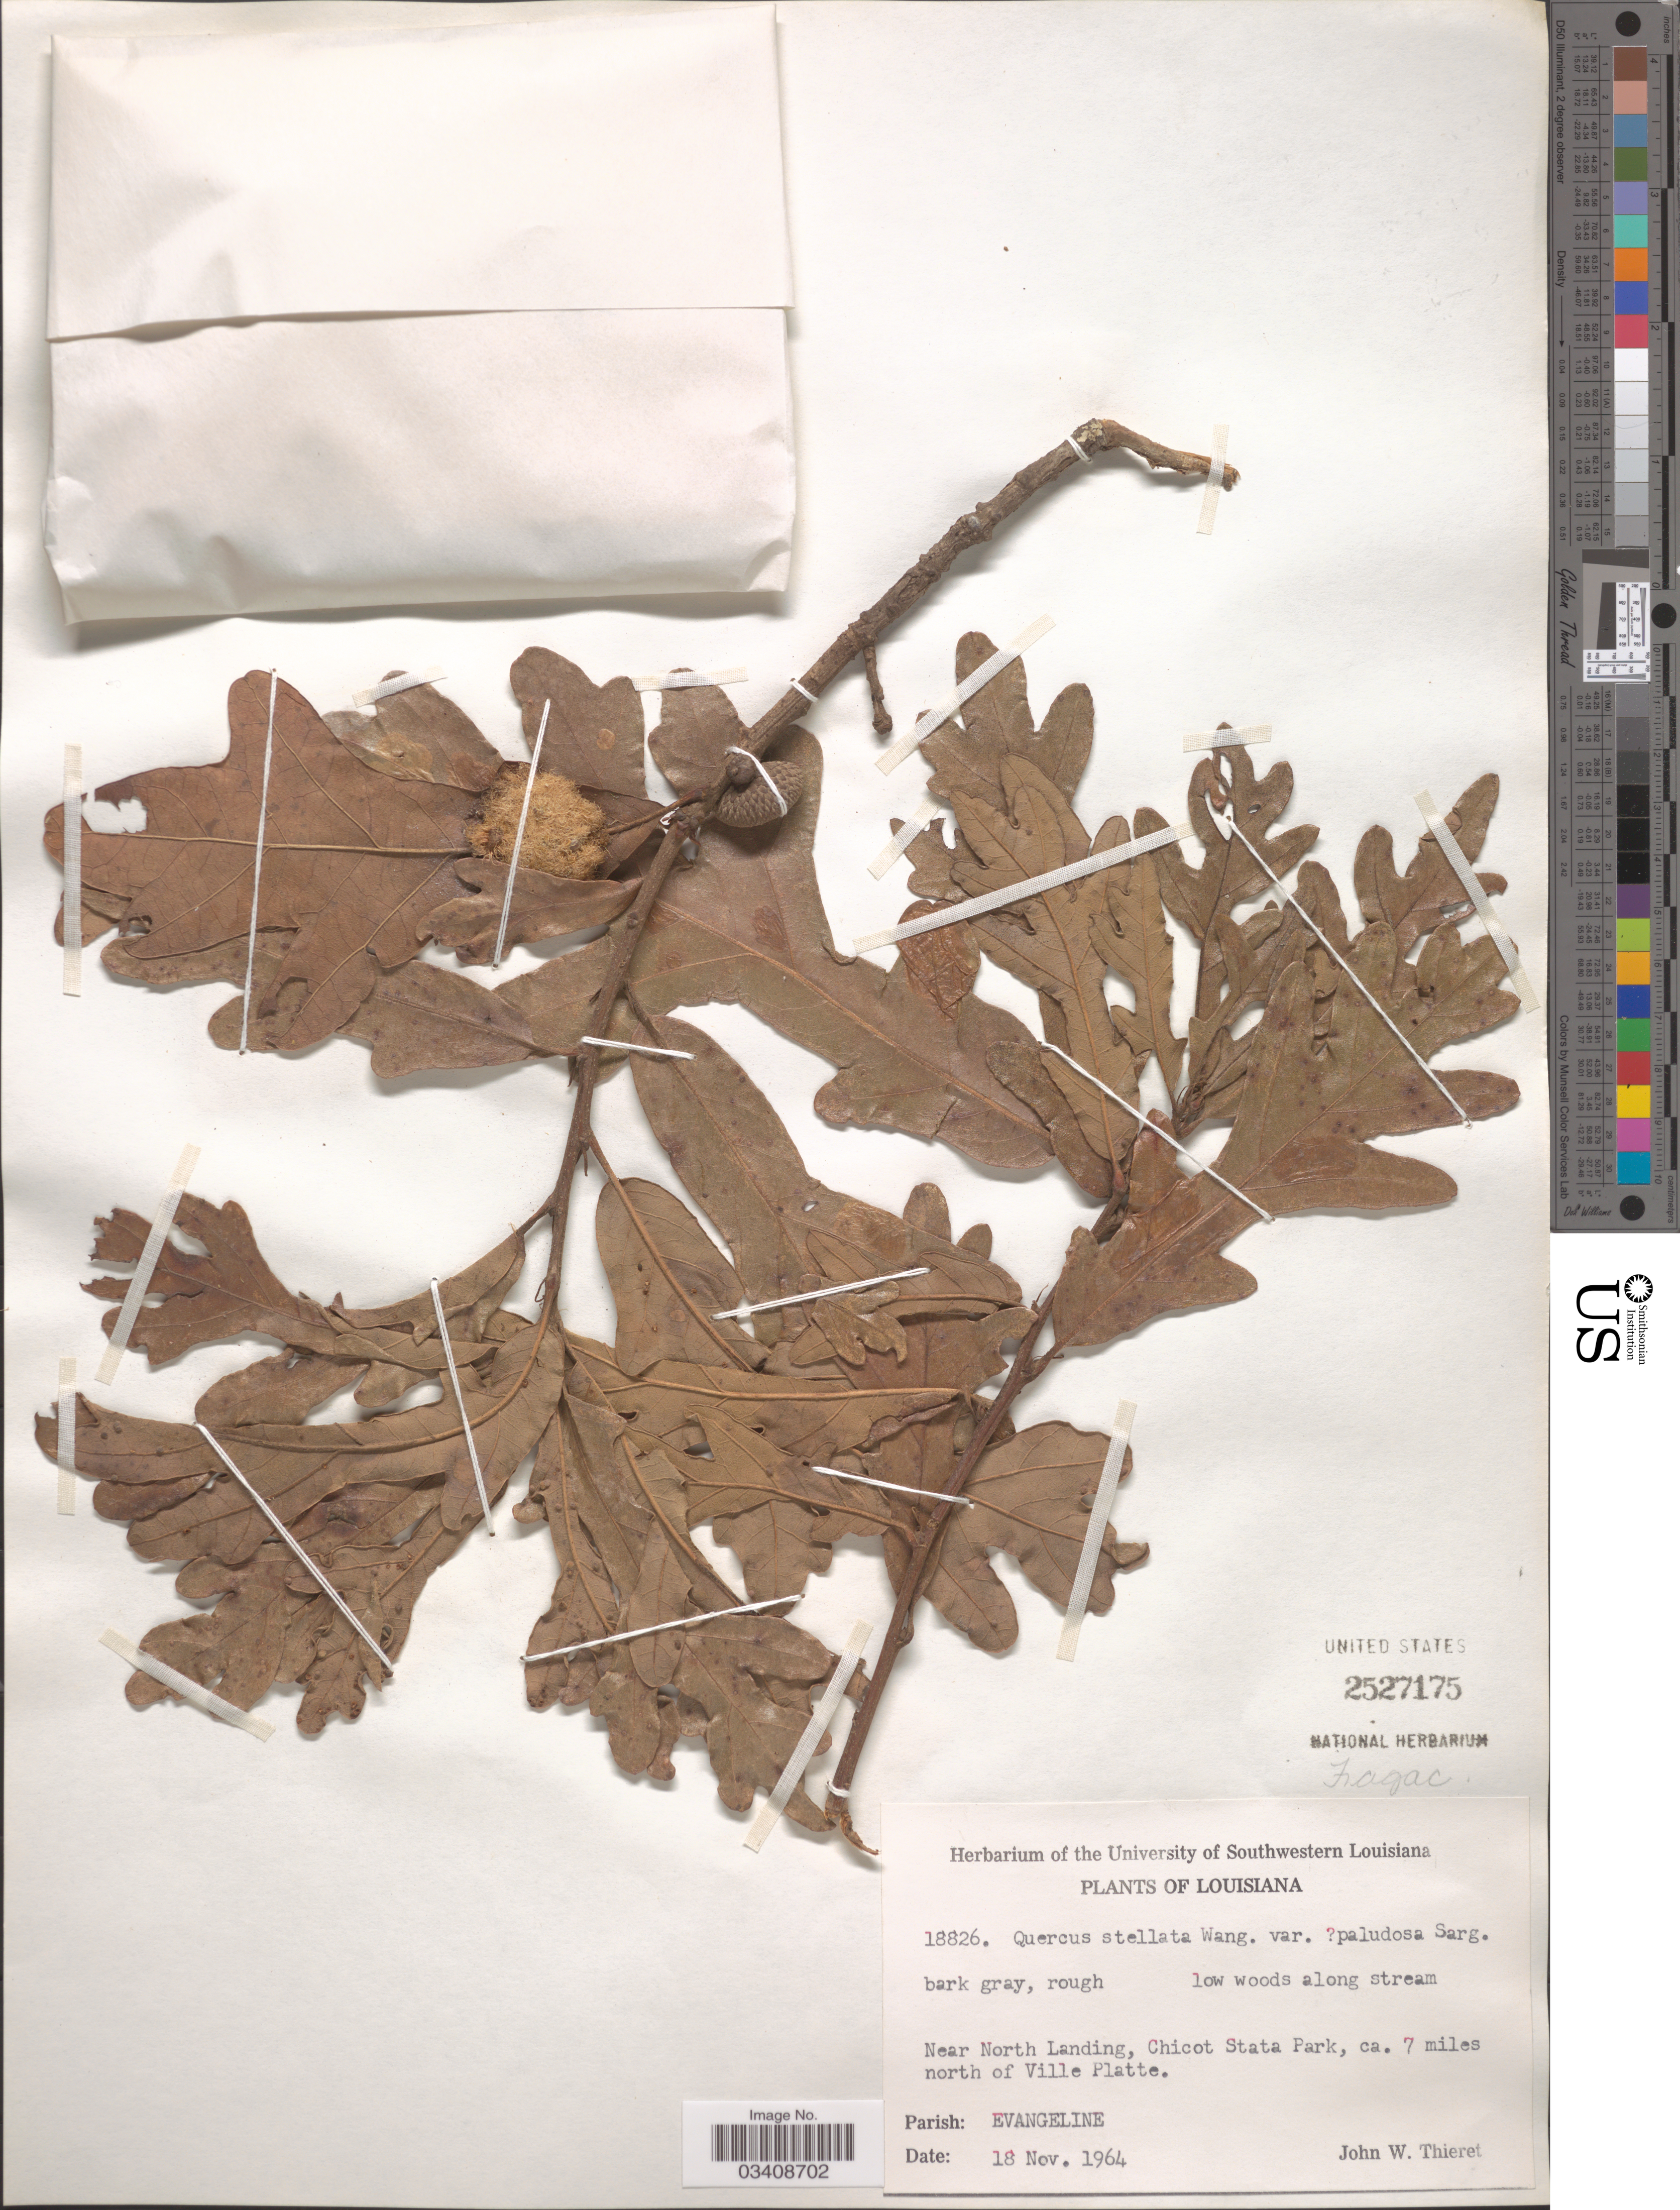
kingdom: Plantae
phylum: Tracheophyta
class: Magnoliopsida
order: Fagales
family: Fagaceae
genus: Quercus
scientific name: Quercus stellata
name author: Wangenh.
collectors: J. W. Thieret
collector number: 18826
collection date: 1964-11-18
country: United States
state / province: Louisiana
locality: Near north Landing, Chicot Stata Park, ca. 7 miles north of Ville Platte. Parish: Evangeline.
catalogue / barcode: US 2527175